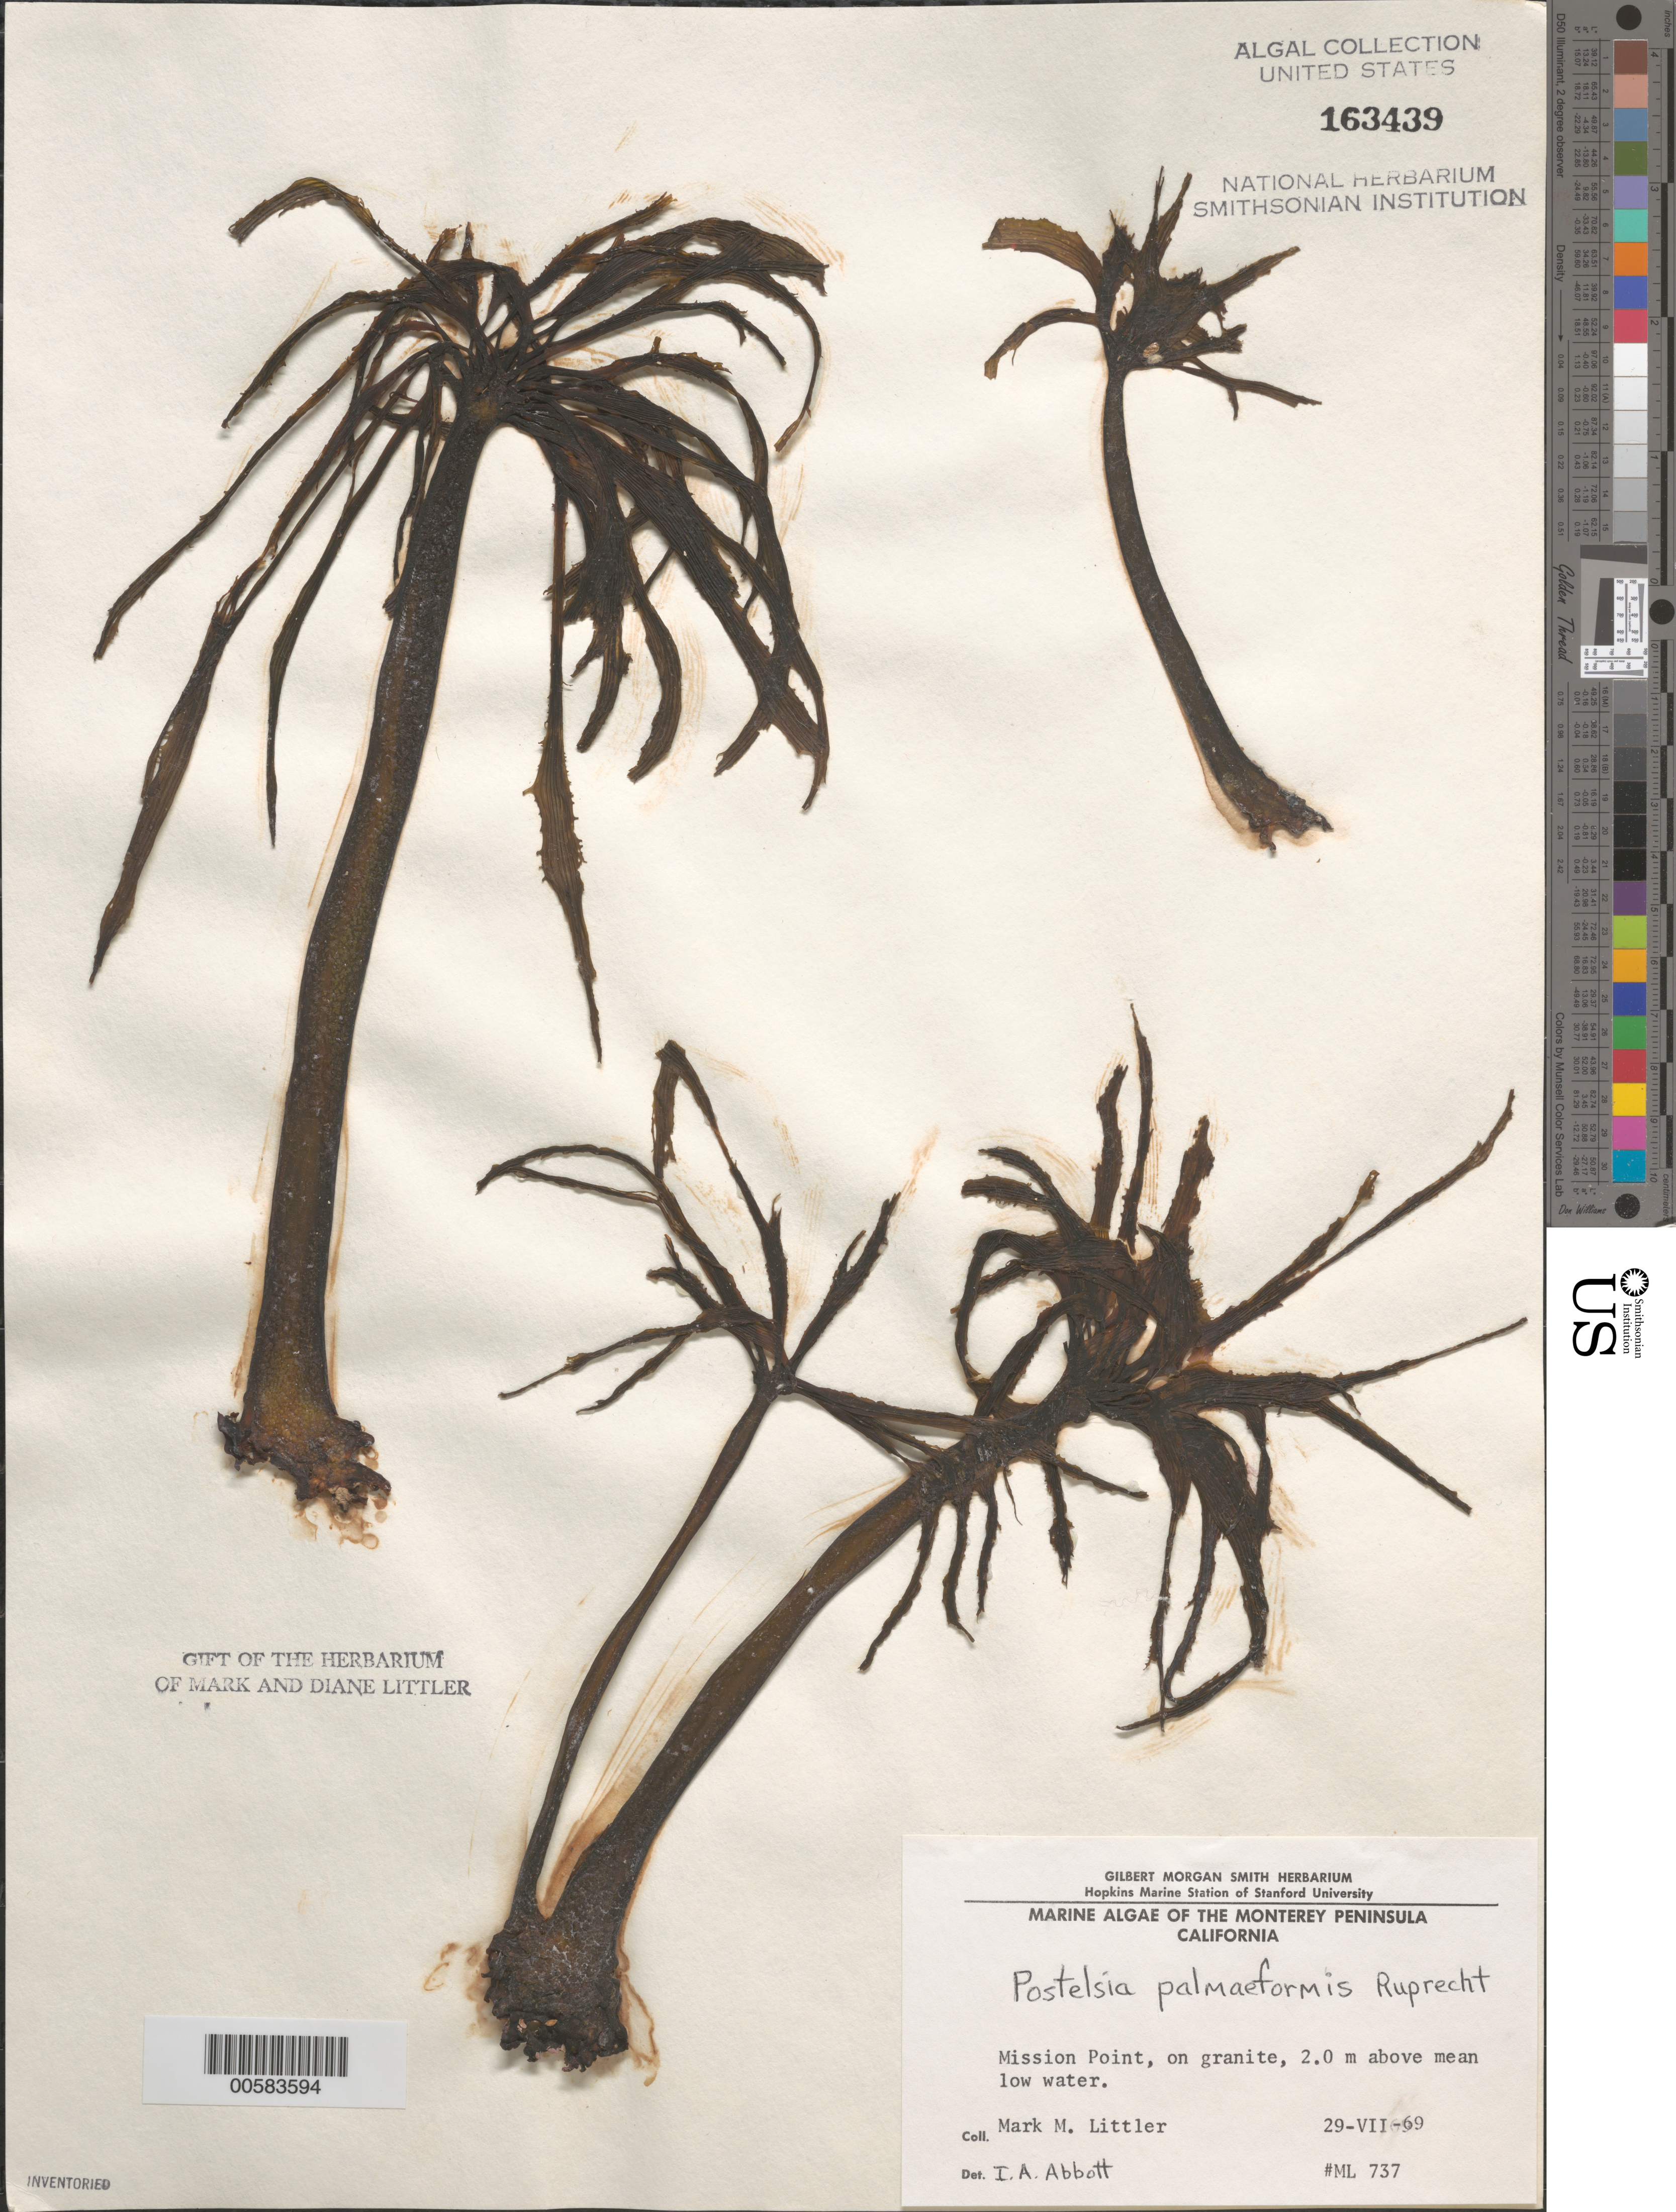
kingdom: Chromista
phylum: Ochrophyta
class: Phaeophyceae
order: Laminariales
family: Laminariaceae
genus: Postelsia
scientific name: Postelsia palmaeformis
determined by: Abbott, Isabella A.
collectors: M. M. Littler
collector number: ML 737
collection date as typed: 29 Jul 1969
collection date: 1969-07-29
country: United States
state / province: California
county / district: Monterey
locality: Mission Point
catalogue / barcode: US 163439